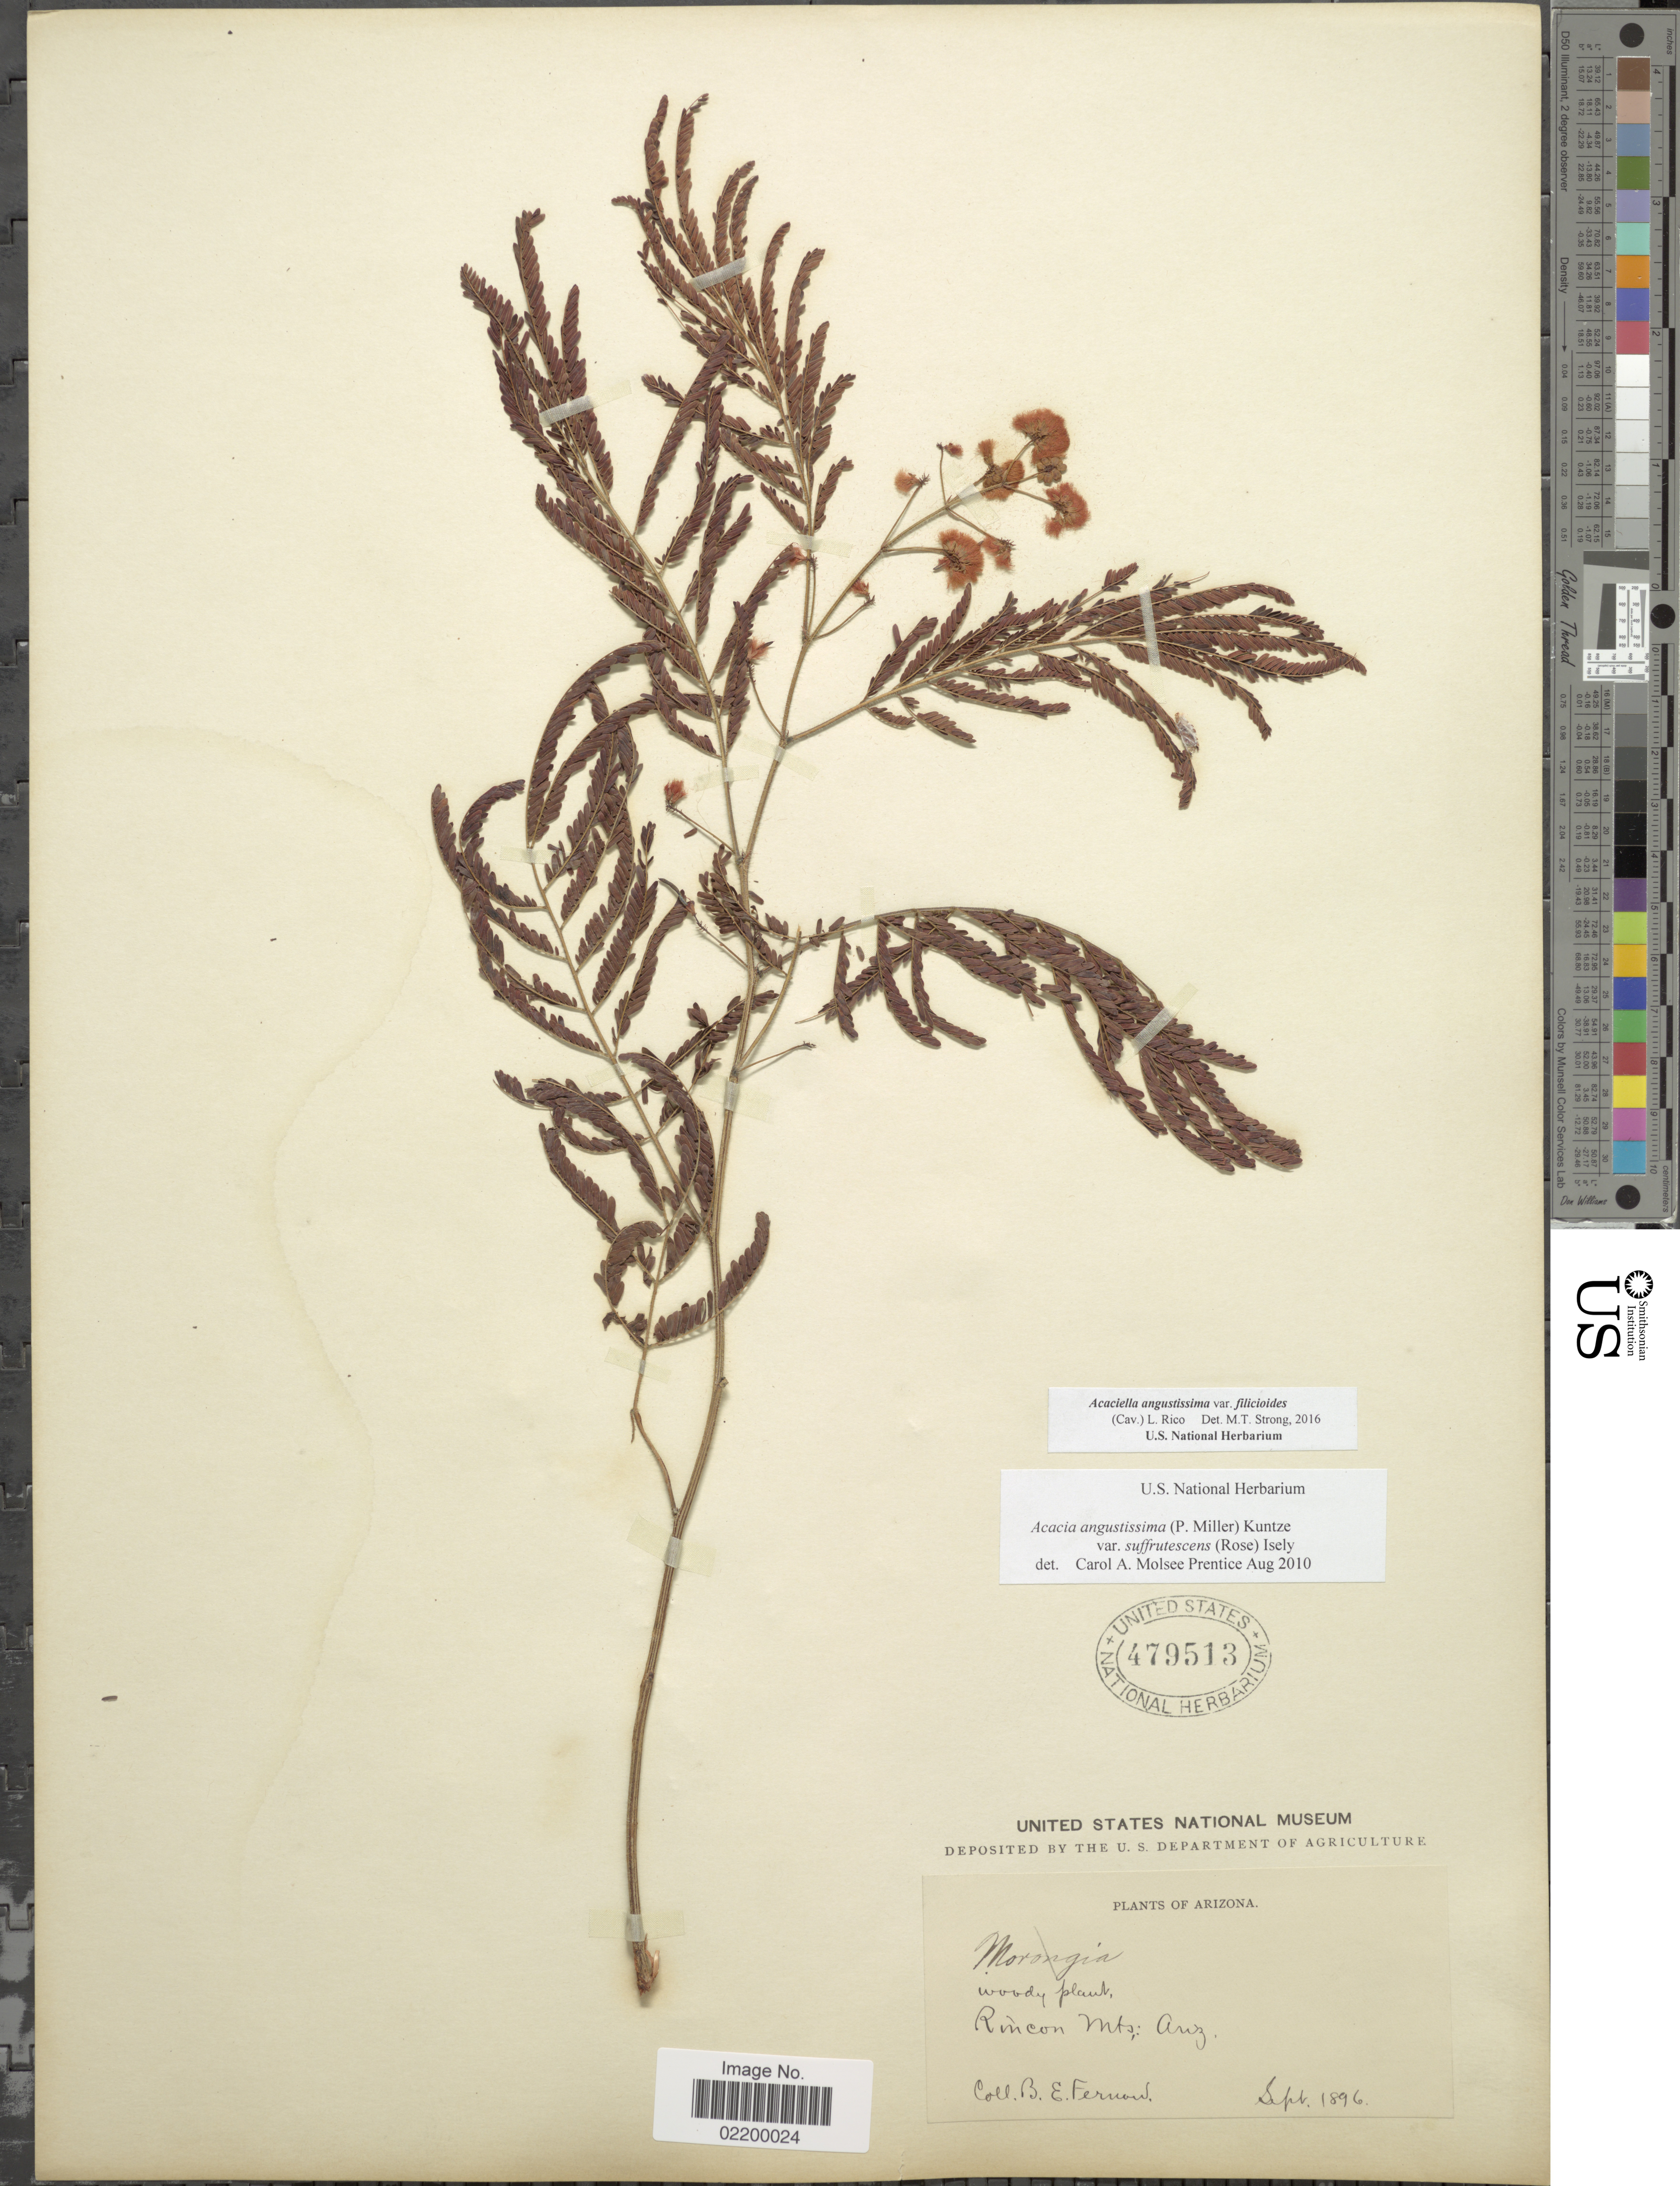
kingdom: Plantae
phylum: Tracheophyta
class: Magnoliopsida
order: Fabales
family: Fabaceae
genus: Acaciella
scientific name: Acaciella angustissima var. filicioides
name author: (Cav.) L. Rico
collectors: B. E. Feruow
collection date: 1896-09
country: United States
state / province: Arizona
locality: Rincon Mts., Ariz.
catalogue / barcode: US 479513